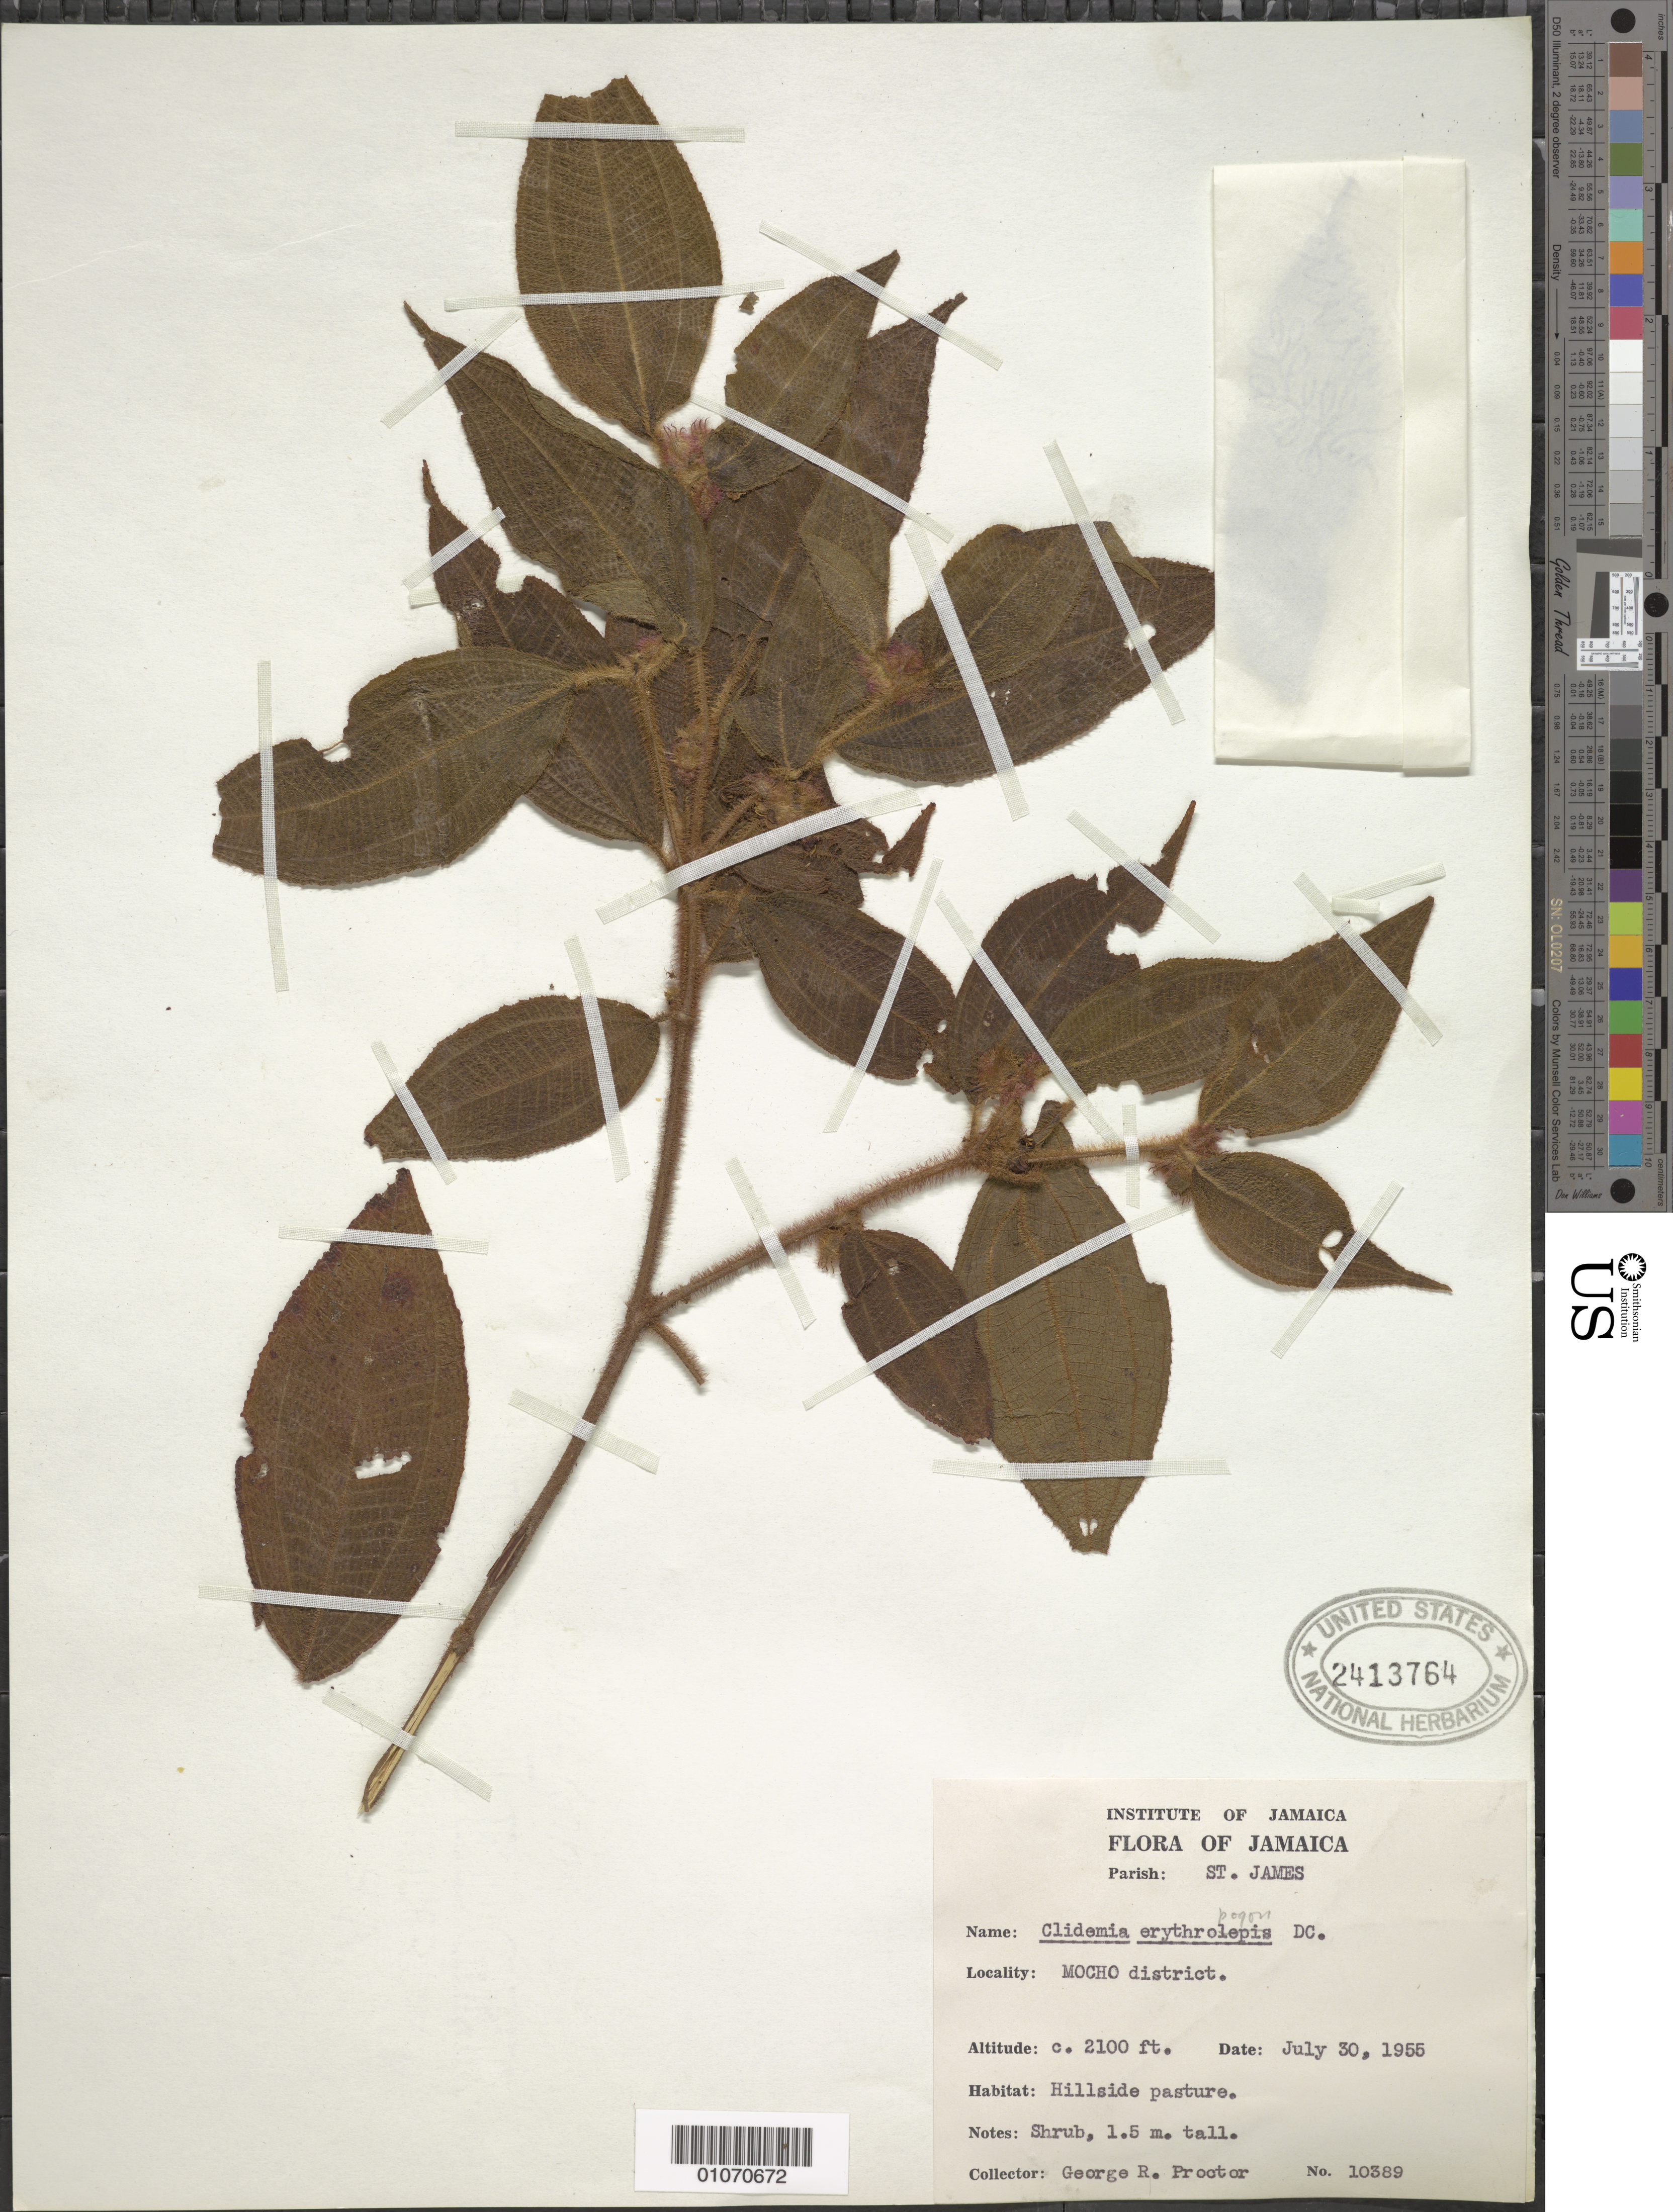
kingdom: Plantae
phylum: Tracheophyta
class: Magnoliopsida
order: Myrtales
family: Melastomataceae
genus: Clidemia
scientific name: Clidemia erythropogon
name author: DC.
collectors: G. R. Proctor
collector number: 10389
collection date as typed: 30 Jul 1955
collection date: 1955-07-30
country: Jamaica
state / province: Saint James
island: Jamaica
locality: Mocho District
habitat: Hillside pasture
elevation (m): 640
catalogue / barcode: US 2413764